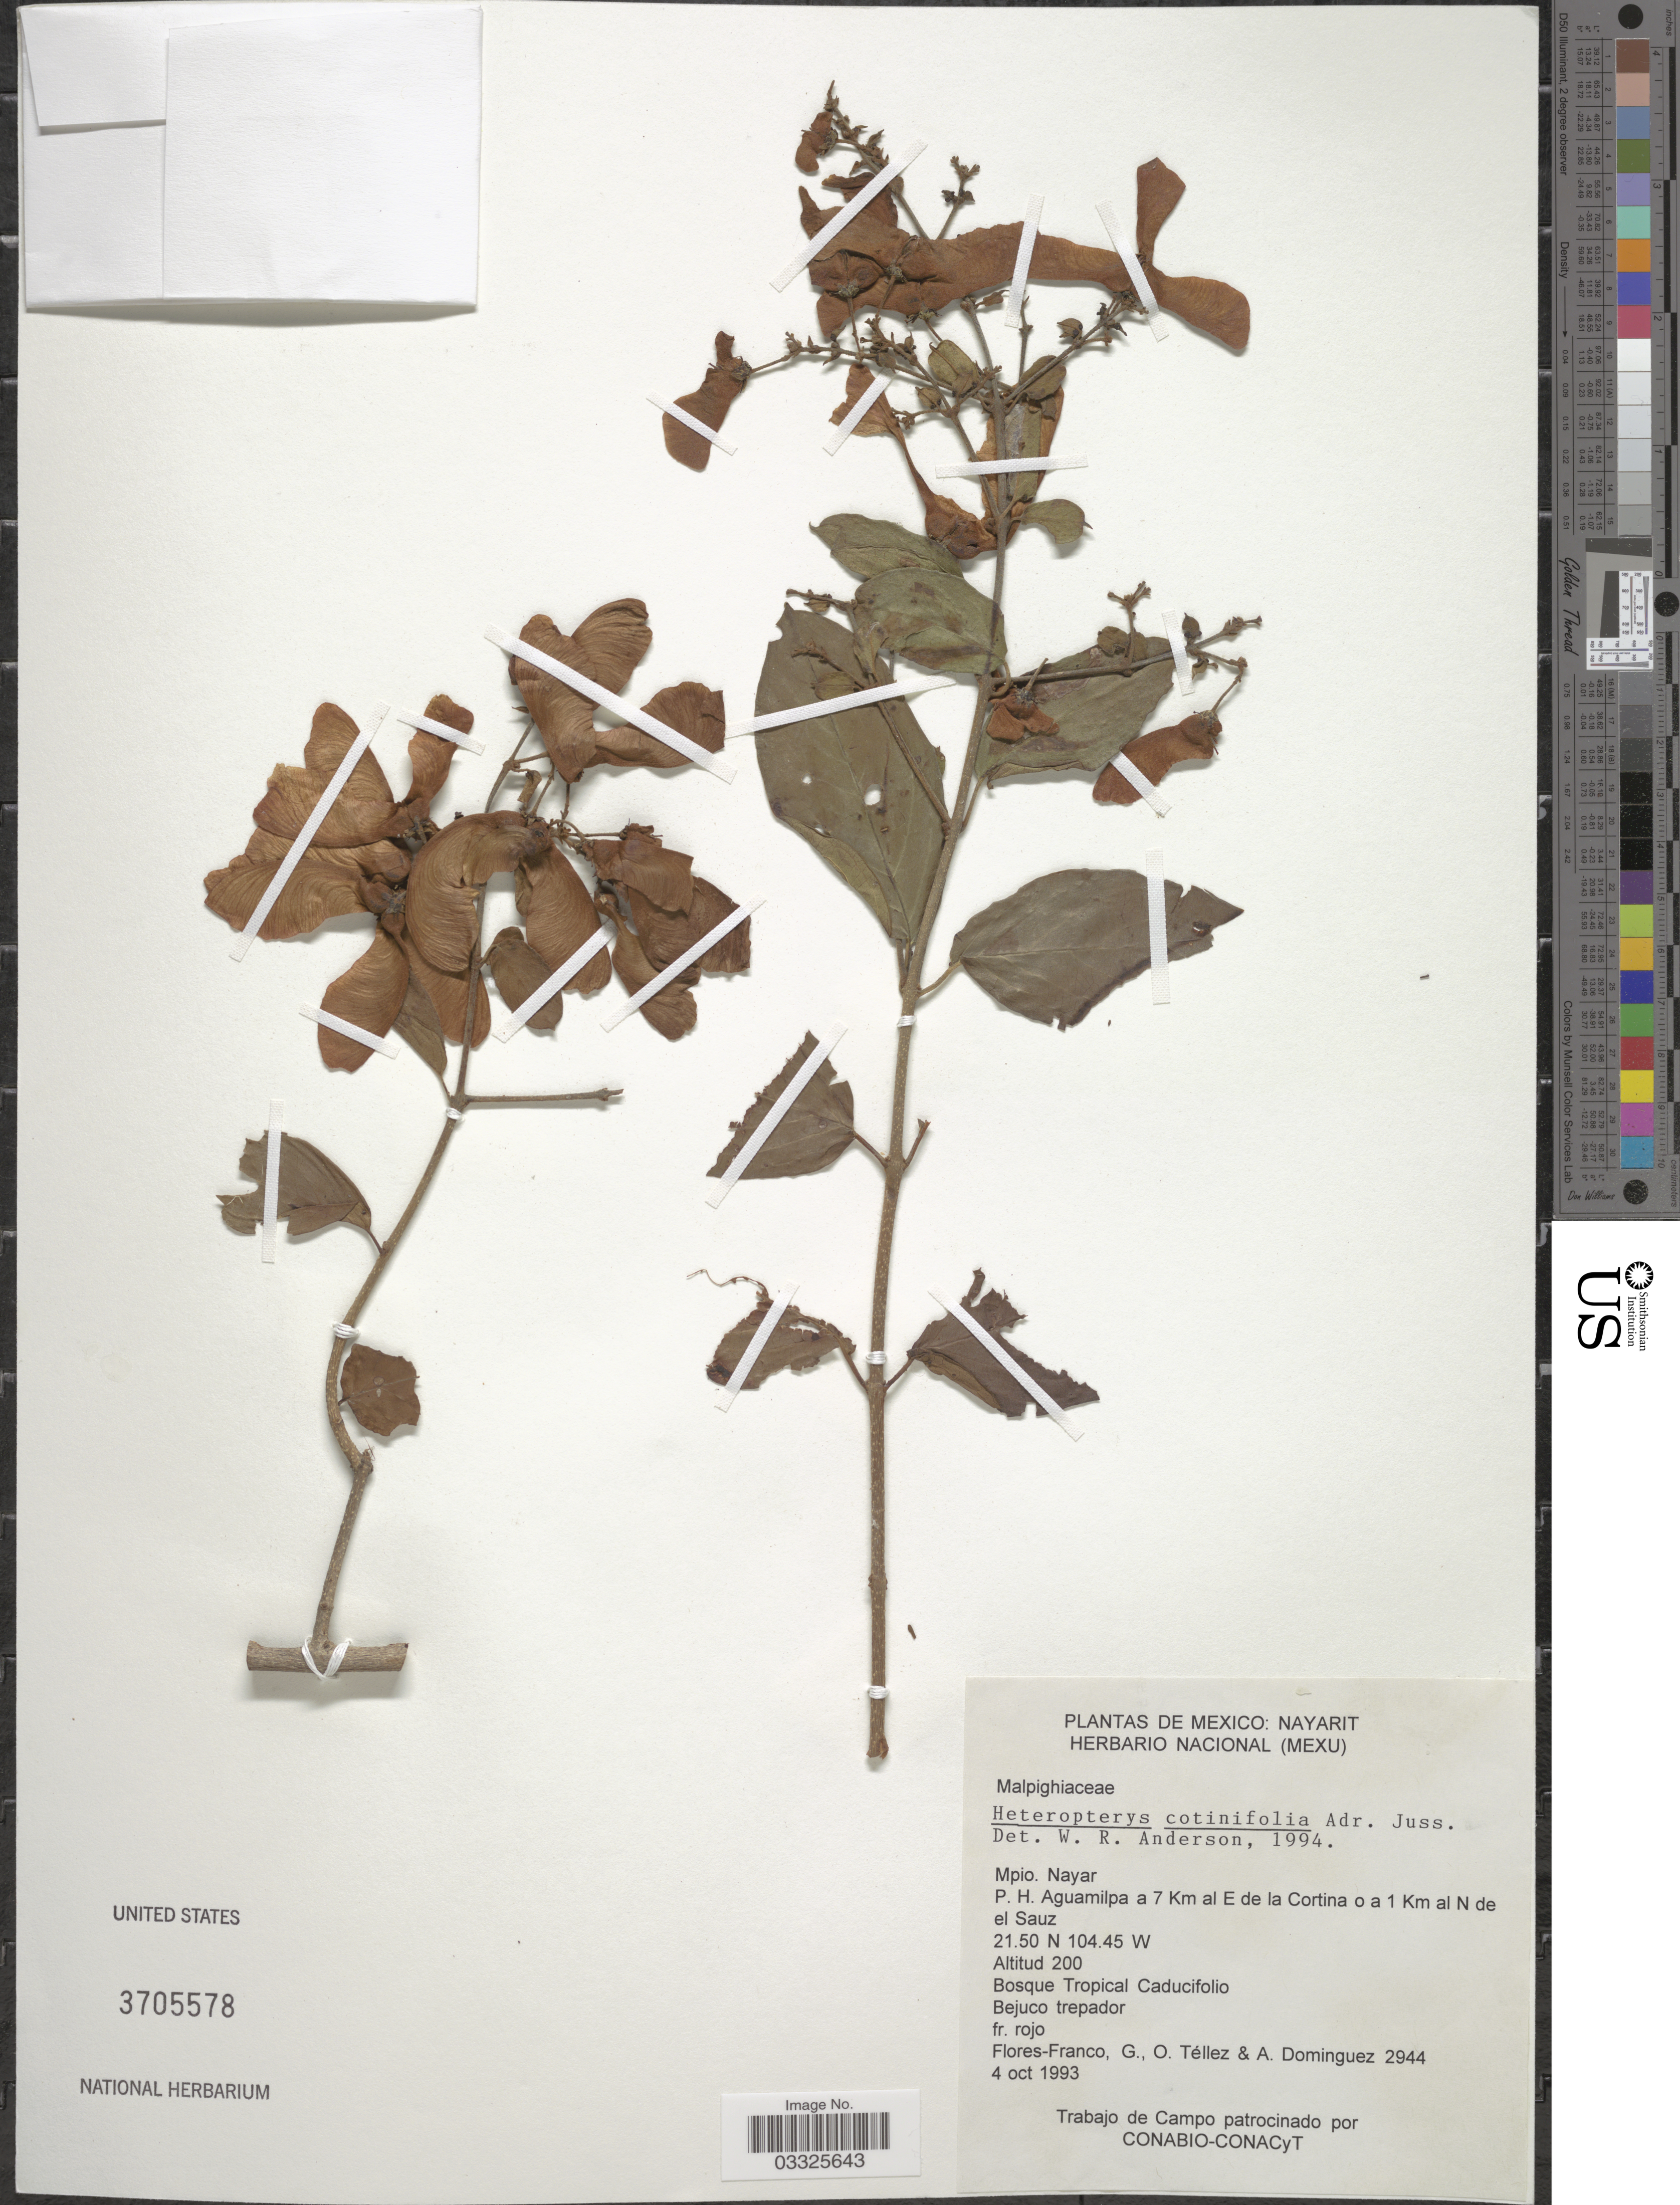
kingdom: Plantae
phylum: Tracheophyta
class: Magnoliopsida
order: Malpighiales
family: Malpighiaceae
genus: Heteropterys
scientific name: Heteropterys cotinifolia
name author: A. Juss.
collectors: G. Flores F., O. Tellez & A. Dominguez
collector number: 2944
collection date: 1993-10-04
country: Mexico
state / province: Nayarit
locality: Mpio. Nayar. P. H. Aguamilpa a 7 Km al E de la Cortina o a 1 Km al N de el Sauz.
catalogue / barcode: US 3705578